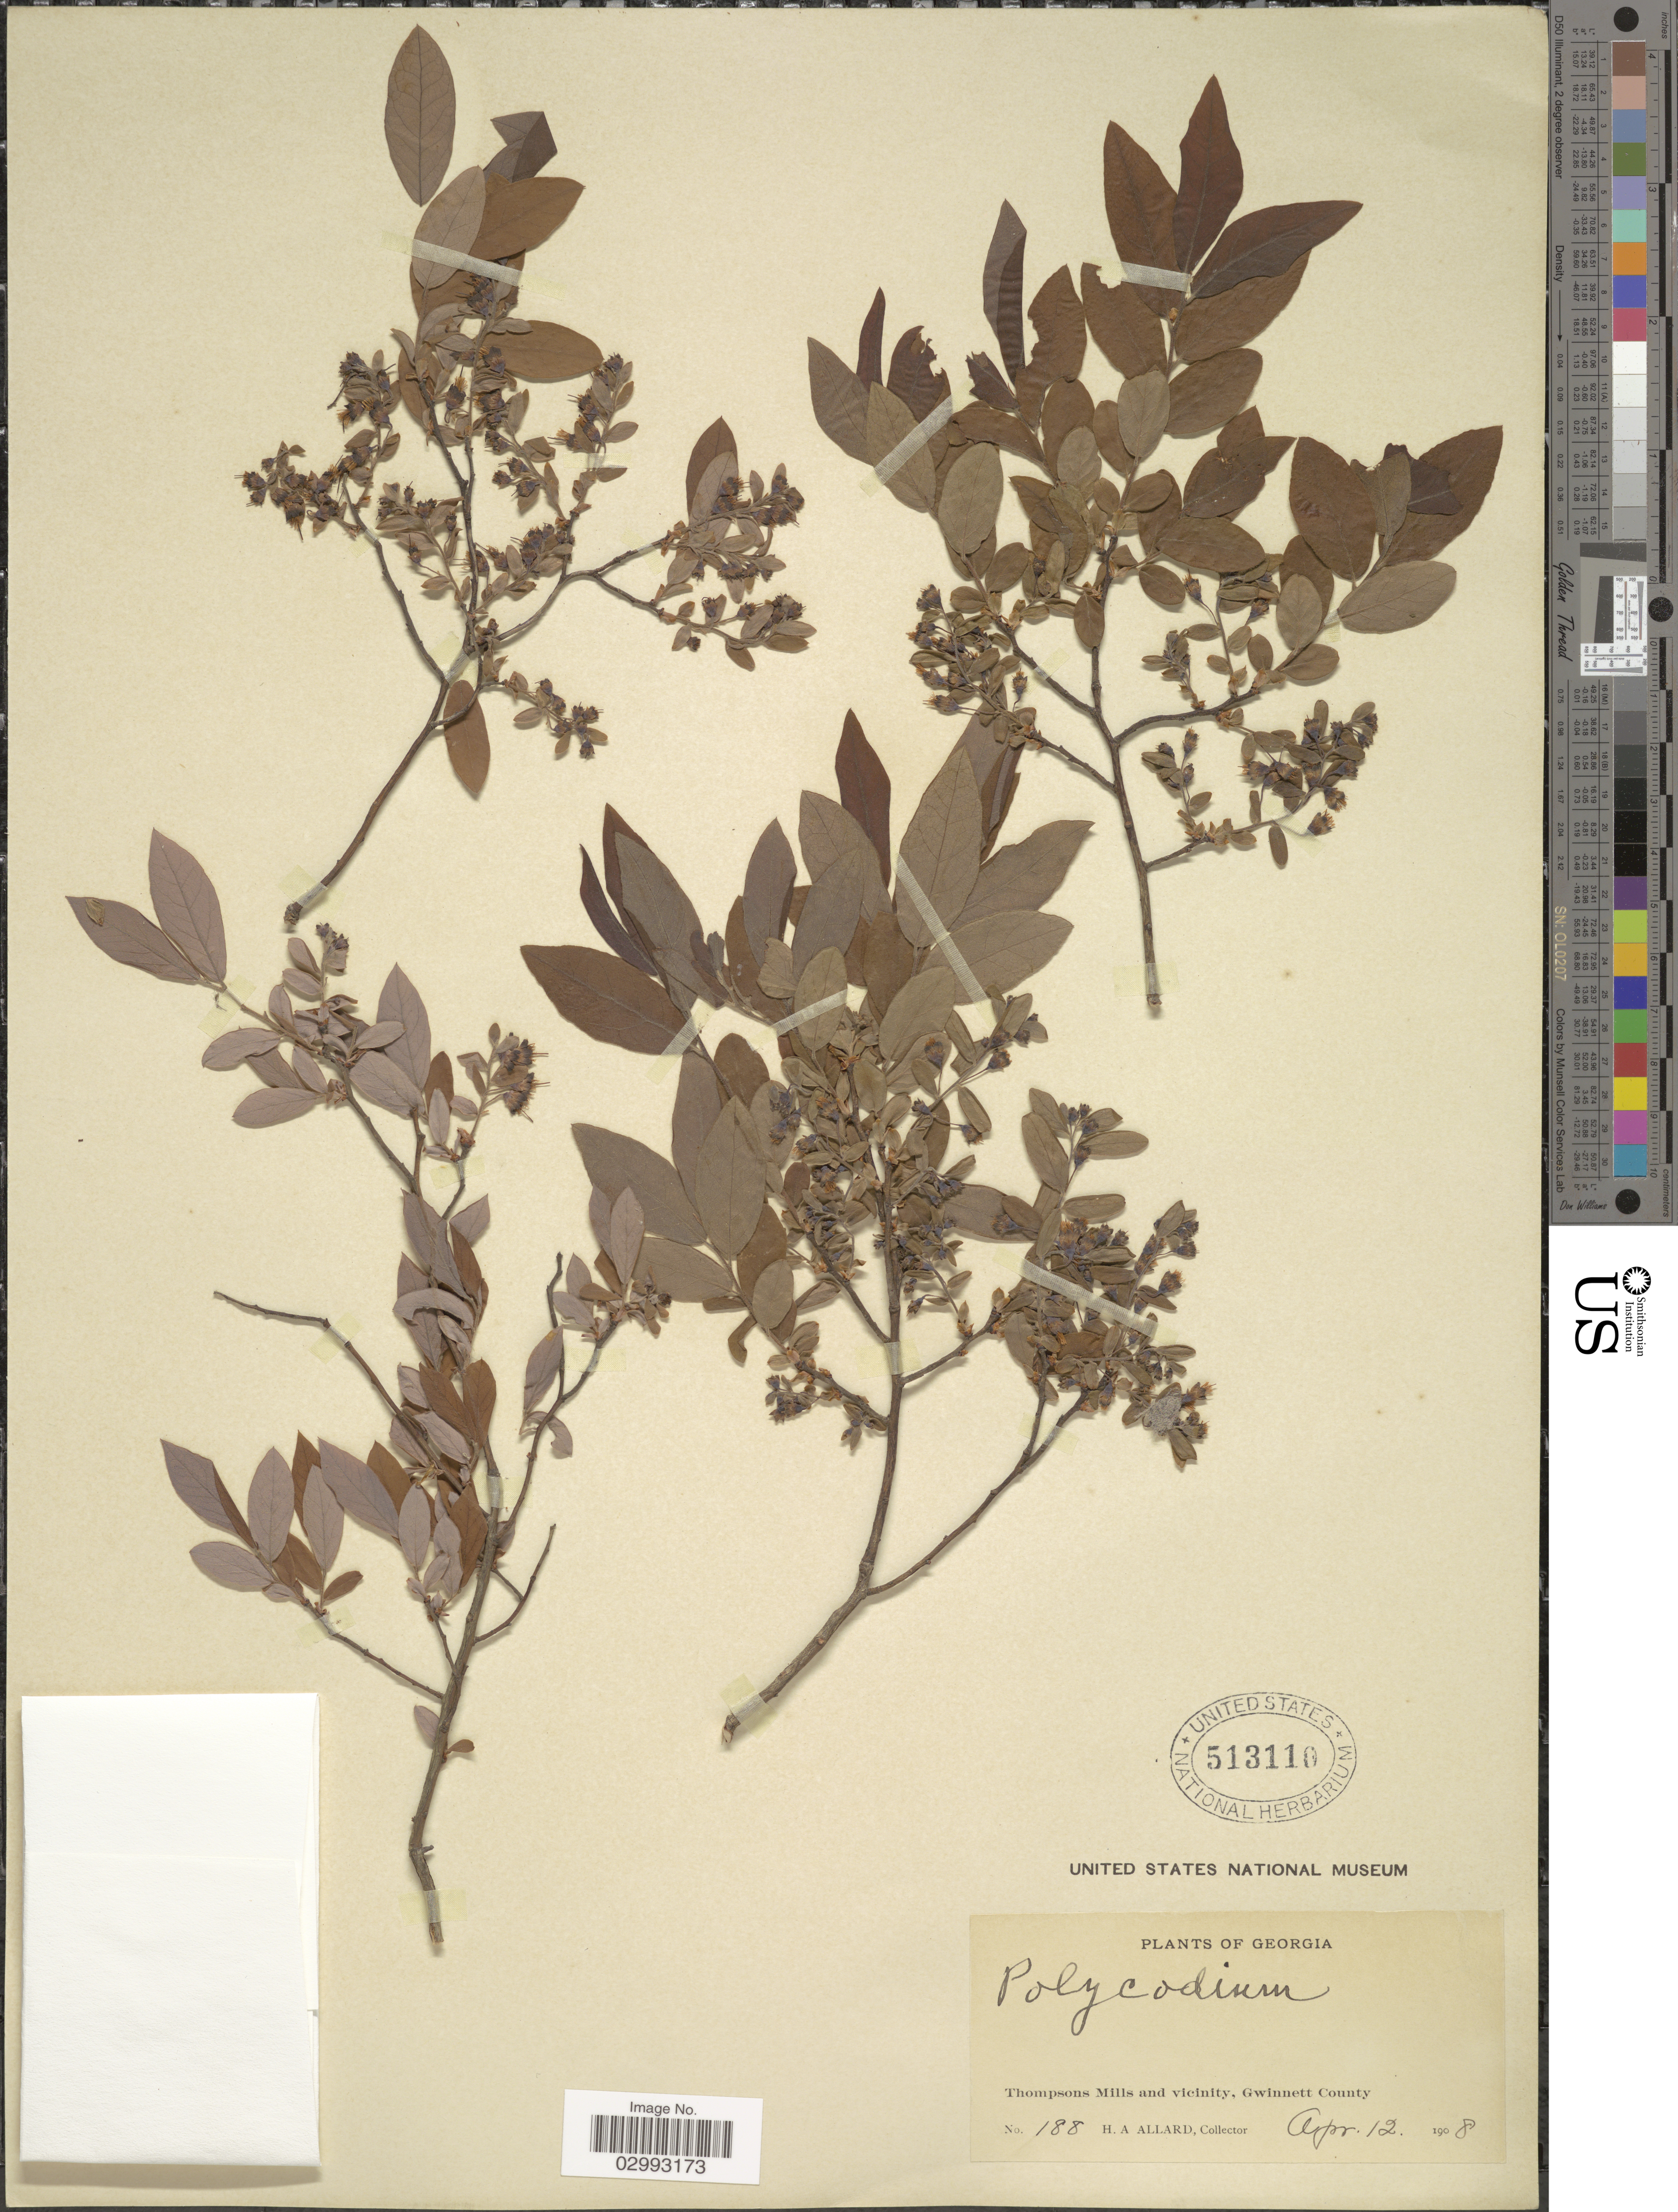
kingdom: Plantae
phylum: Tracheophyta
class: Magnoliopsida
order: Ericales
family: Ericaceae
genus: Polycodium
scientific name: Polycodium melanocarpum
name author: (C. Mohr) Small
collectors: H. A. Allard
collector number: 188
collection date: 1908-04-12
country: United States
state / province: Georgia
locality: Thompsons Mill and vicinity, Gwinnett County.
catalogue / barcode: US 513110